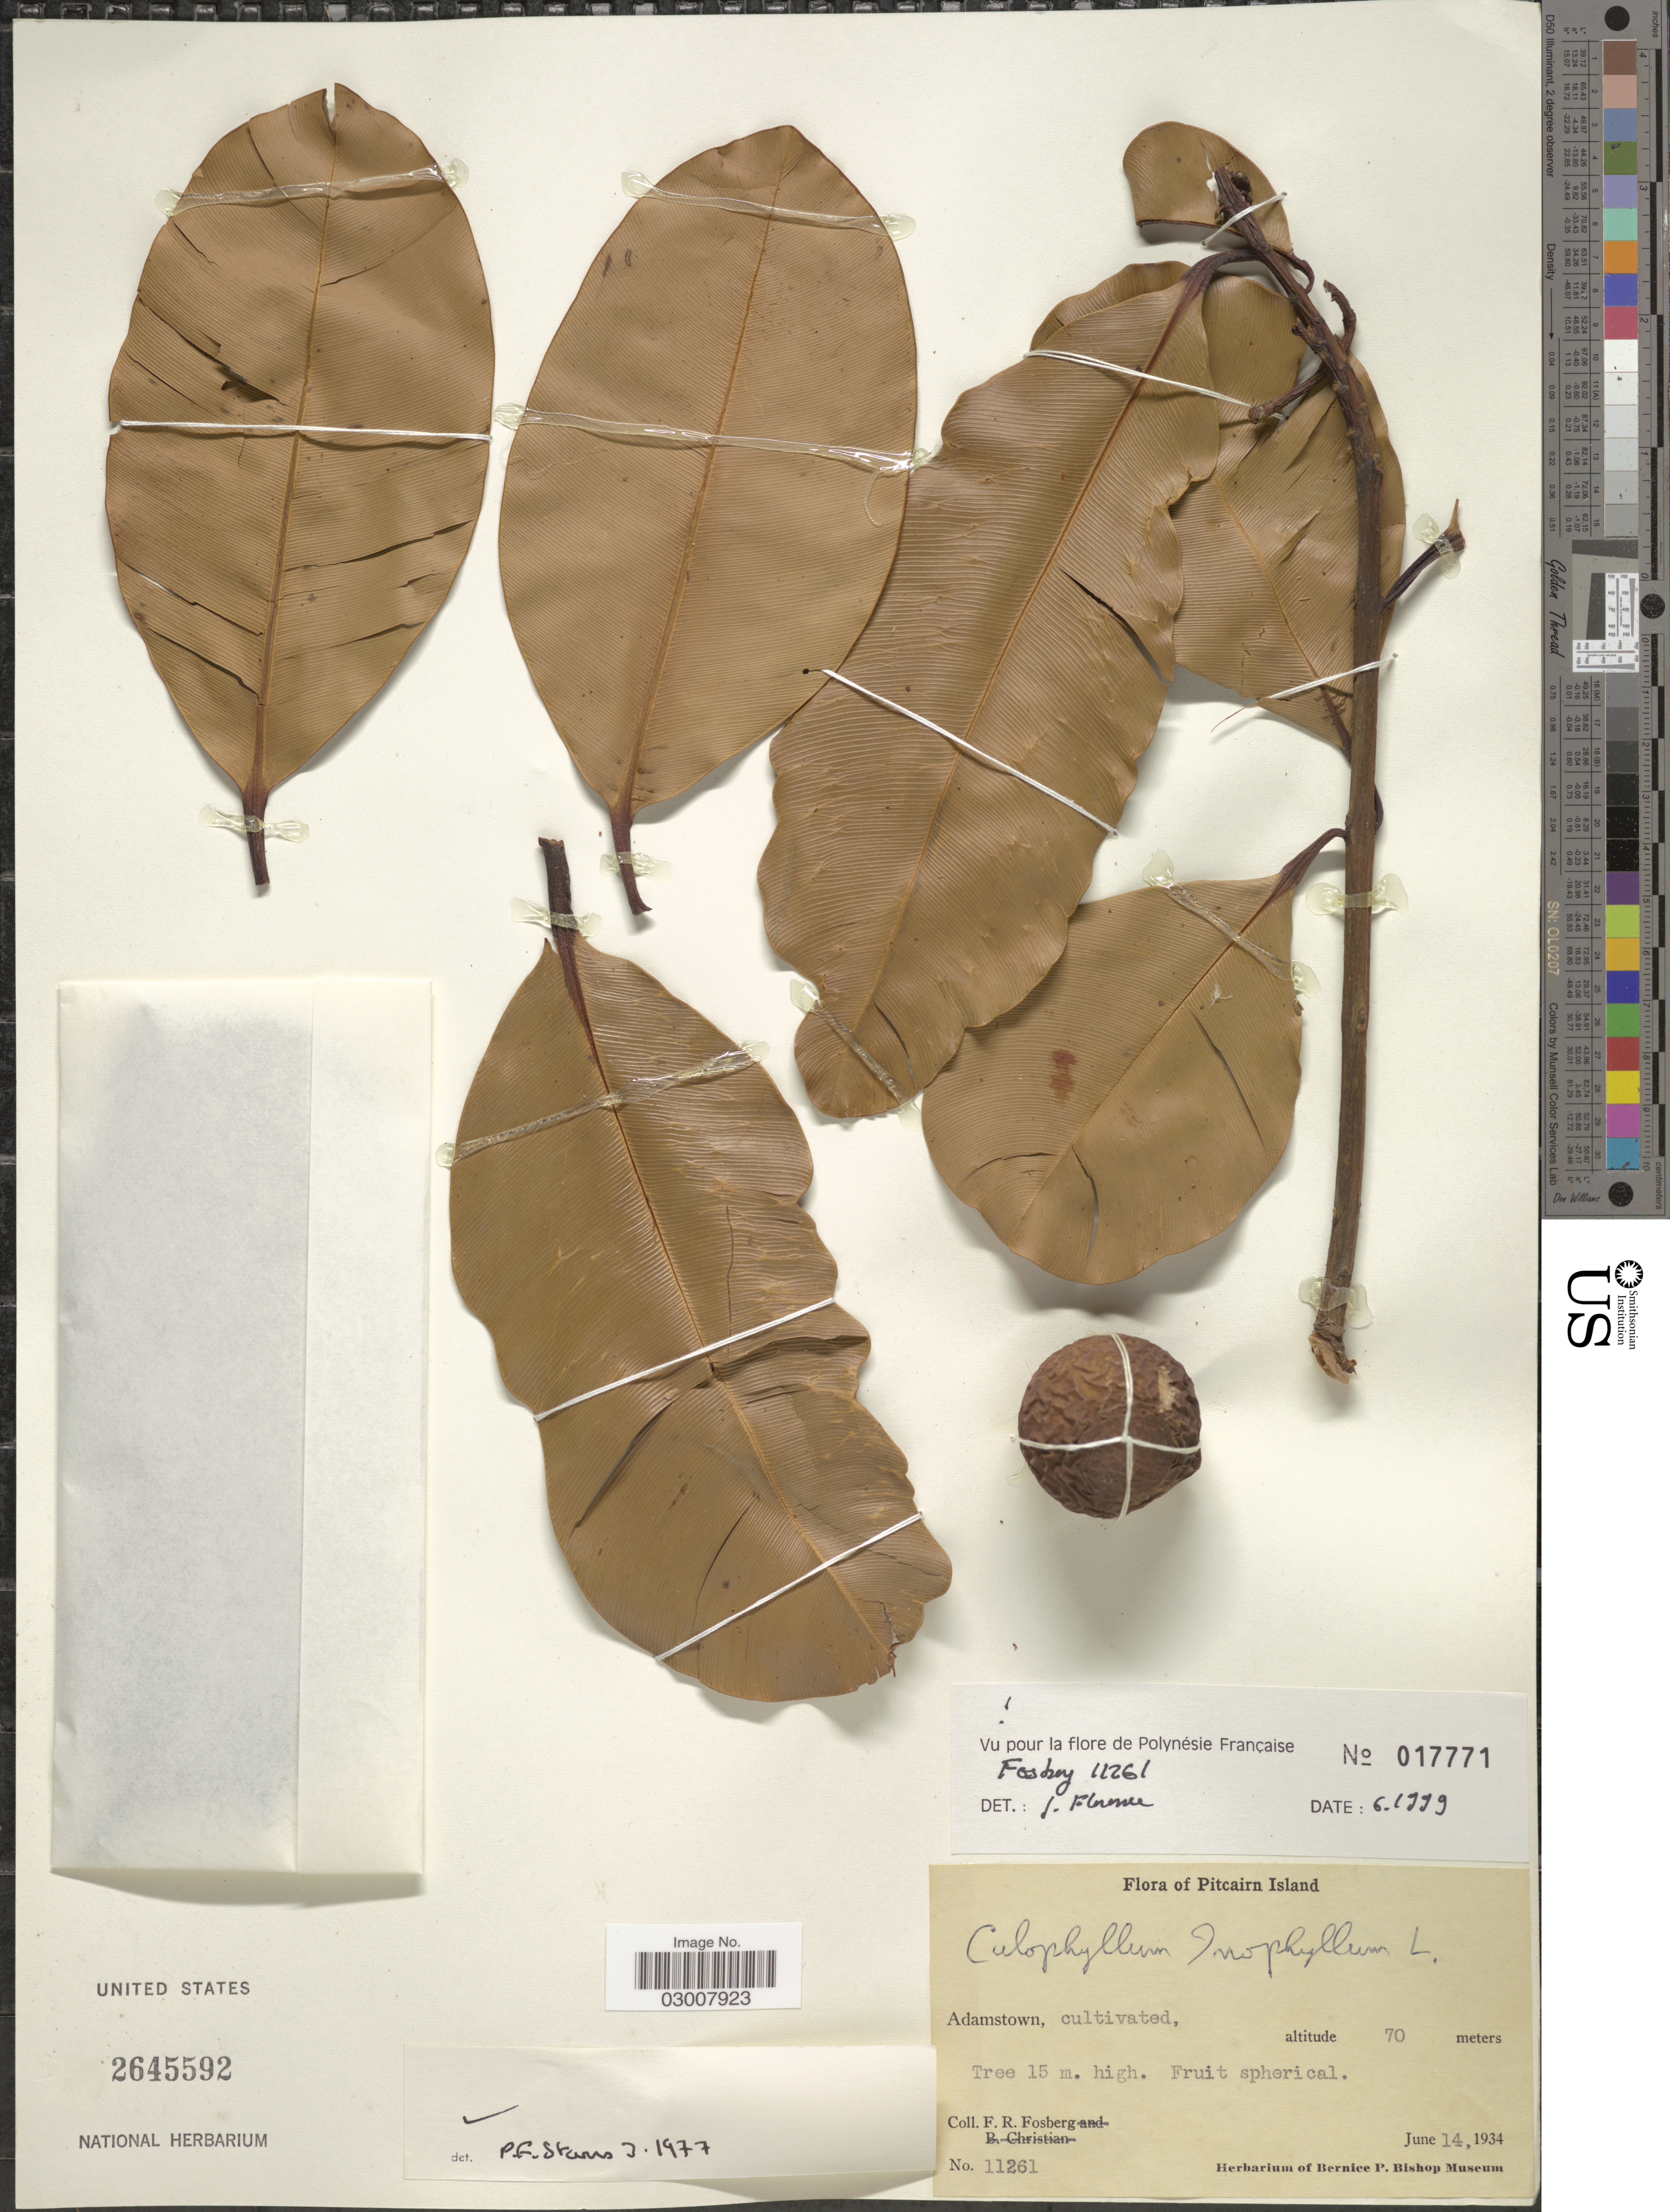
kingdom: Plantae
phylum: Tracheophyta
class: Magnoliopsida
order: Malpighiales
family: Calophyllaceae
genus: Calophyllum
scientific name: Calophyllum inophyllum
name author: L.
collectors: F. R. Fosberg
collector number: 11261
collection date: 1934-06-14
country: Pitcairn Islands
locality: Adamstown.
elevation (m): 70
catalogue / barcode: US 2645592